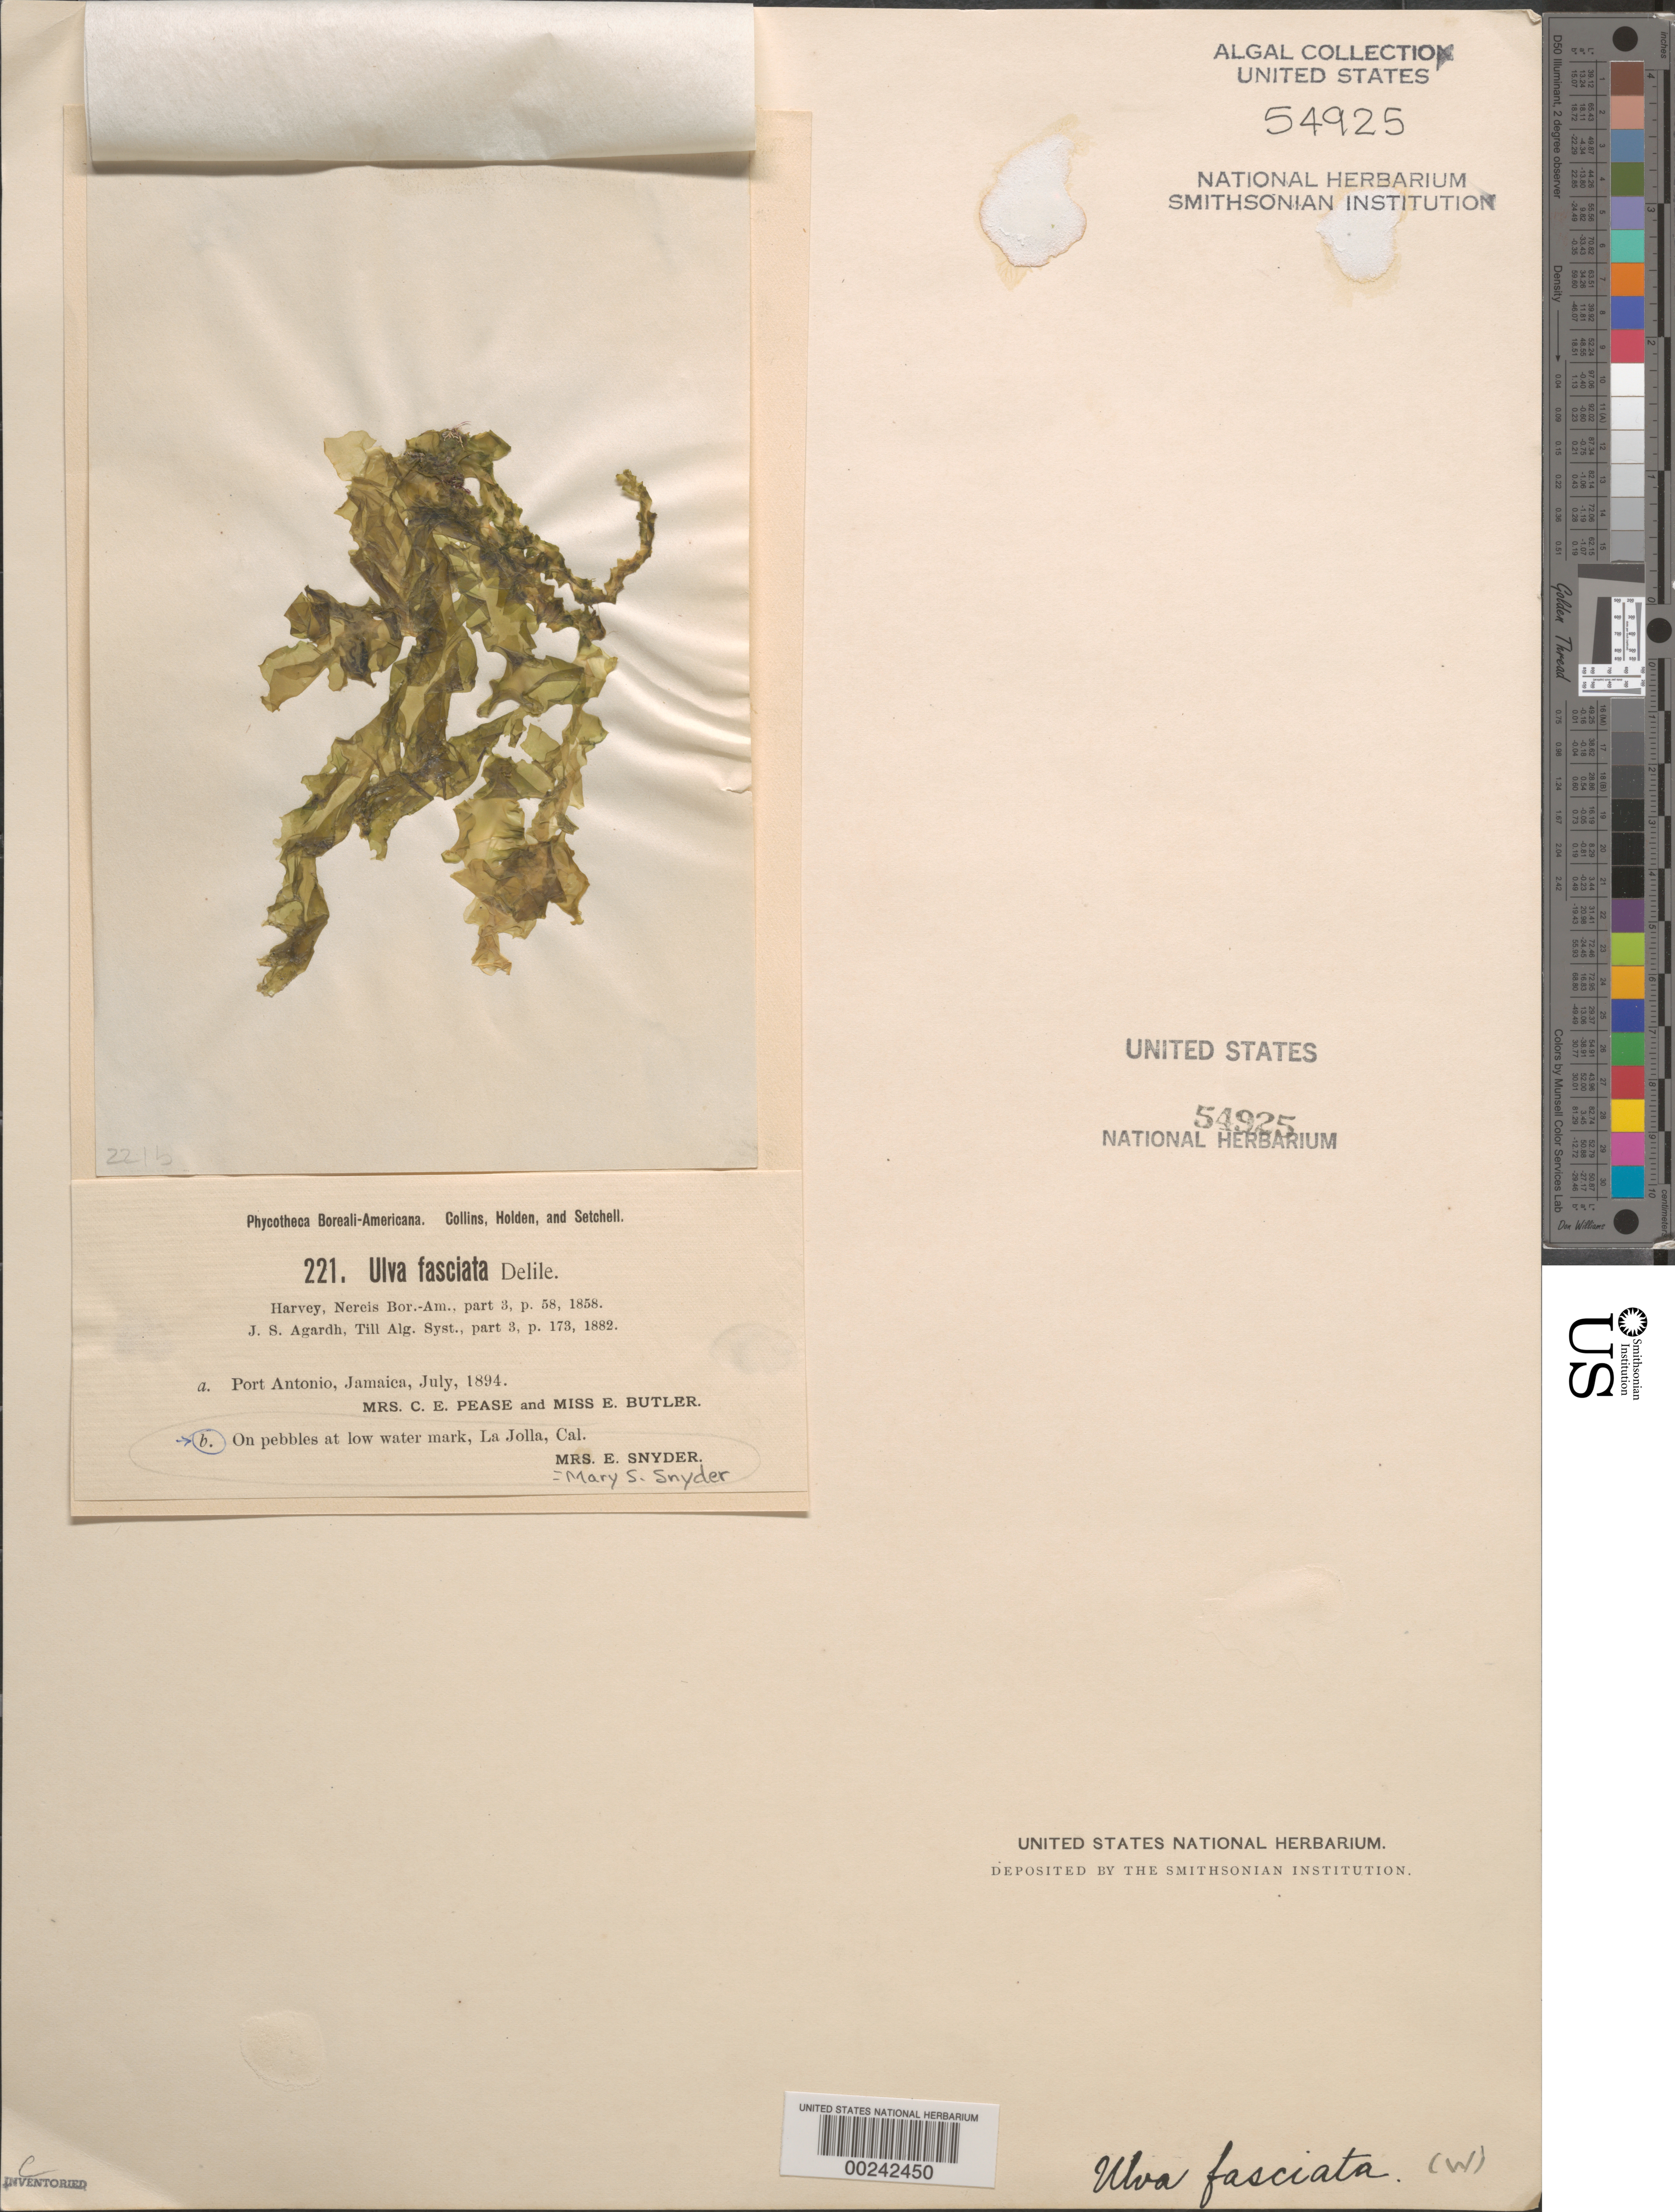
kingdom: Plantae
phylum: Chlorophyta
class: Ulvophyceae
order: Ulvales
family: Ulvaceae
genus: Ulva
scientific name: Ulva lactuca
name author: L.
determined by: Algae name updating Project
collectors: M. Snyder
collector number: PB-A 221b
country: United States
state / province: California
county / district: San Diego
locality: La Jolla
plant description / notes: Collins, Holden & Setchell, Phycotheca Boreali-Americana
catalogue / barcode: US 54925